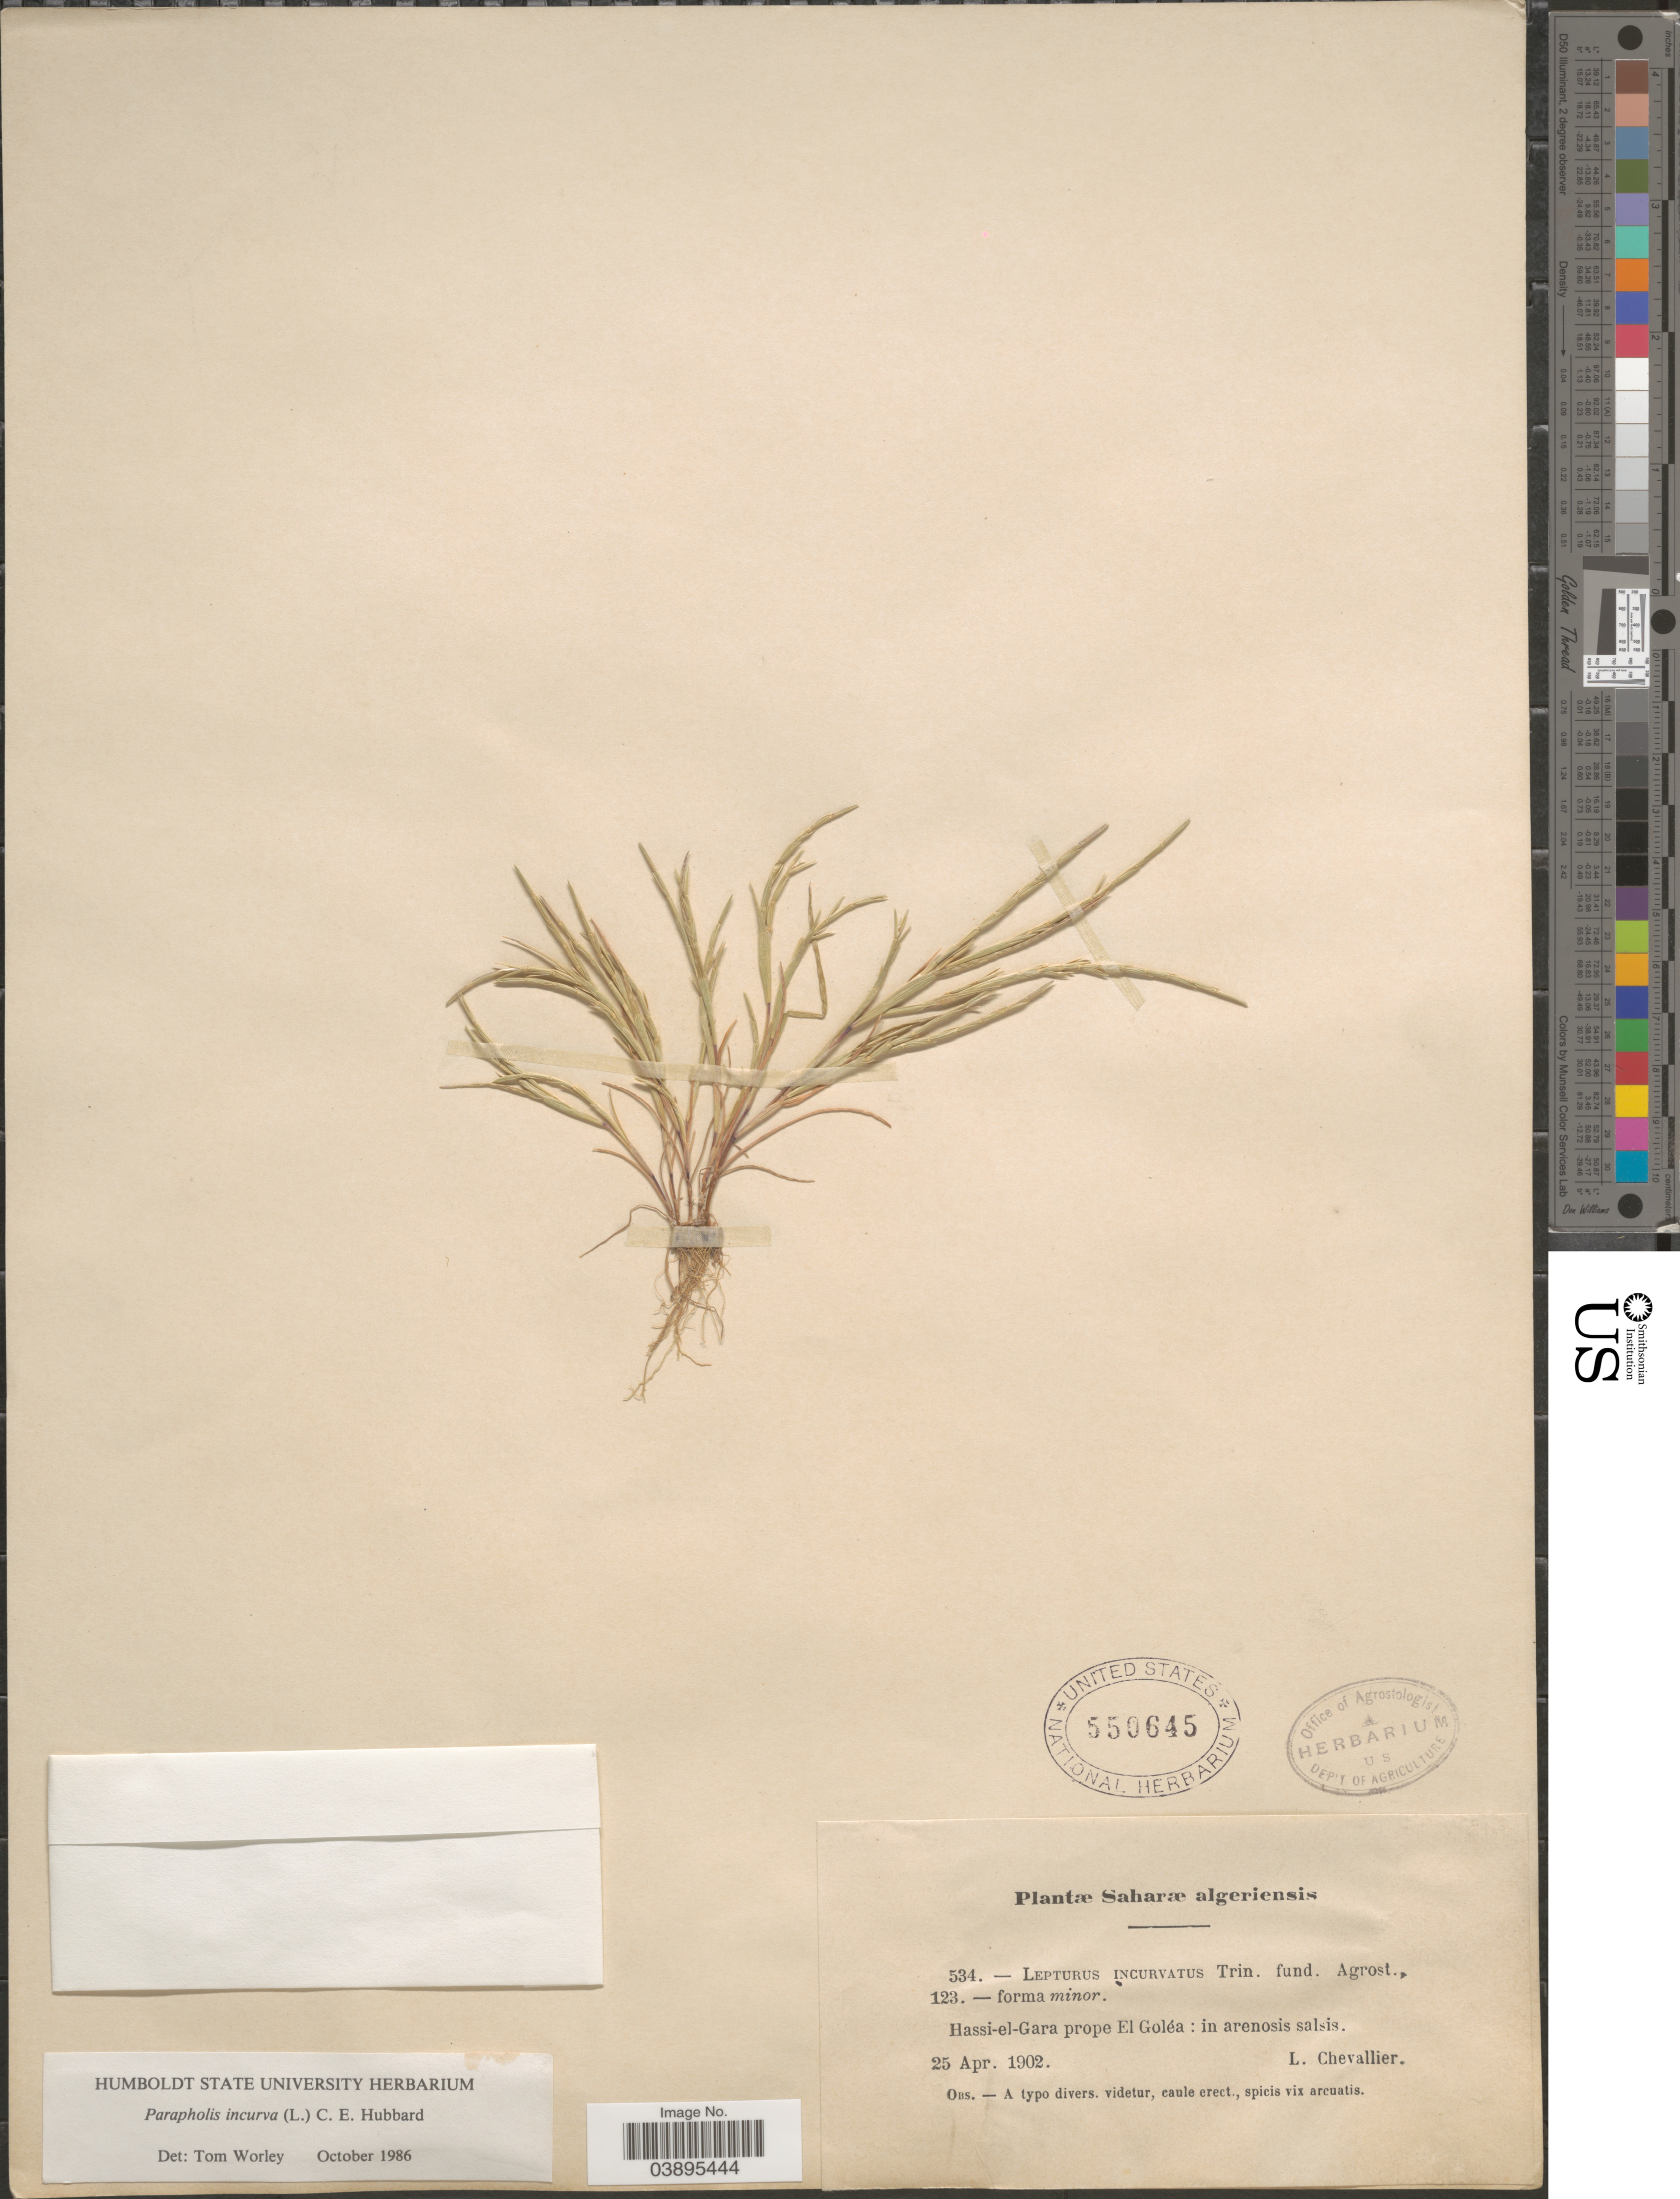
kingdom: Plantae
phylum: Tracheophyta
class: Liliopsida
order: Poales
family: Poaceae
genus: Parapholis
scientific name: Parapholis incurva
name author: (L.) C.E. Hubb.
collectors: L. Chevallier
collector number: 534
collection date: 1902-04-25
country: Algeria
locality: Saharæ algeriensis. Hassi-el-Gara prope el Goléa : in arenosis salsis.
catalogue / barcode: US 550645